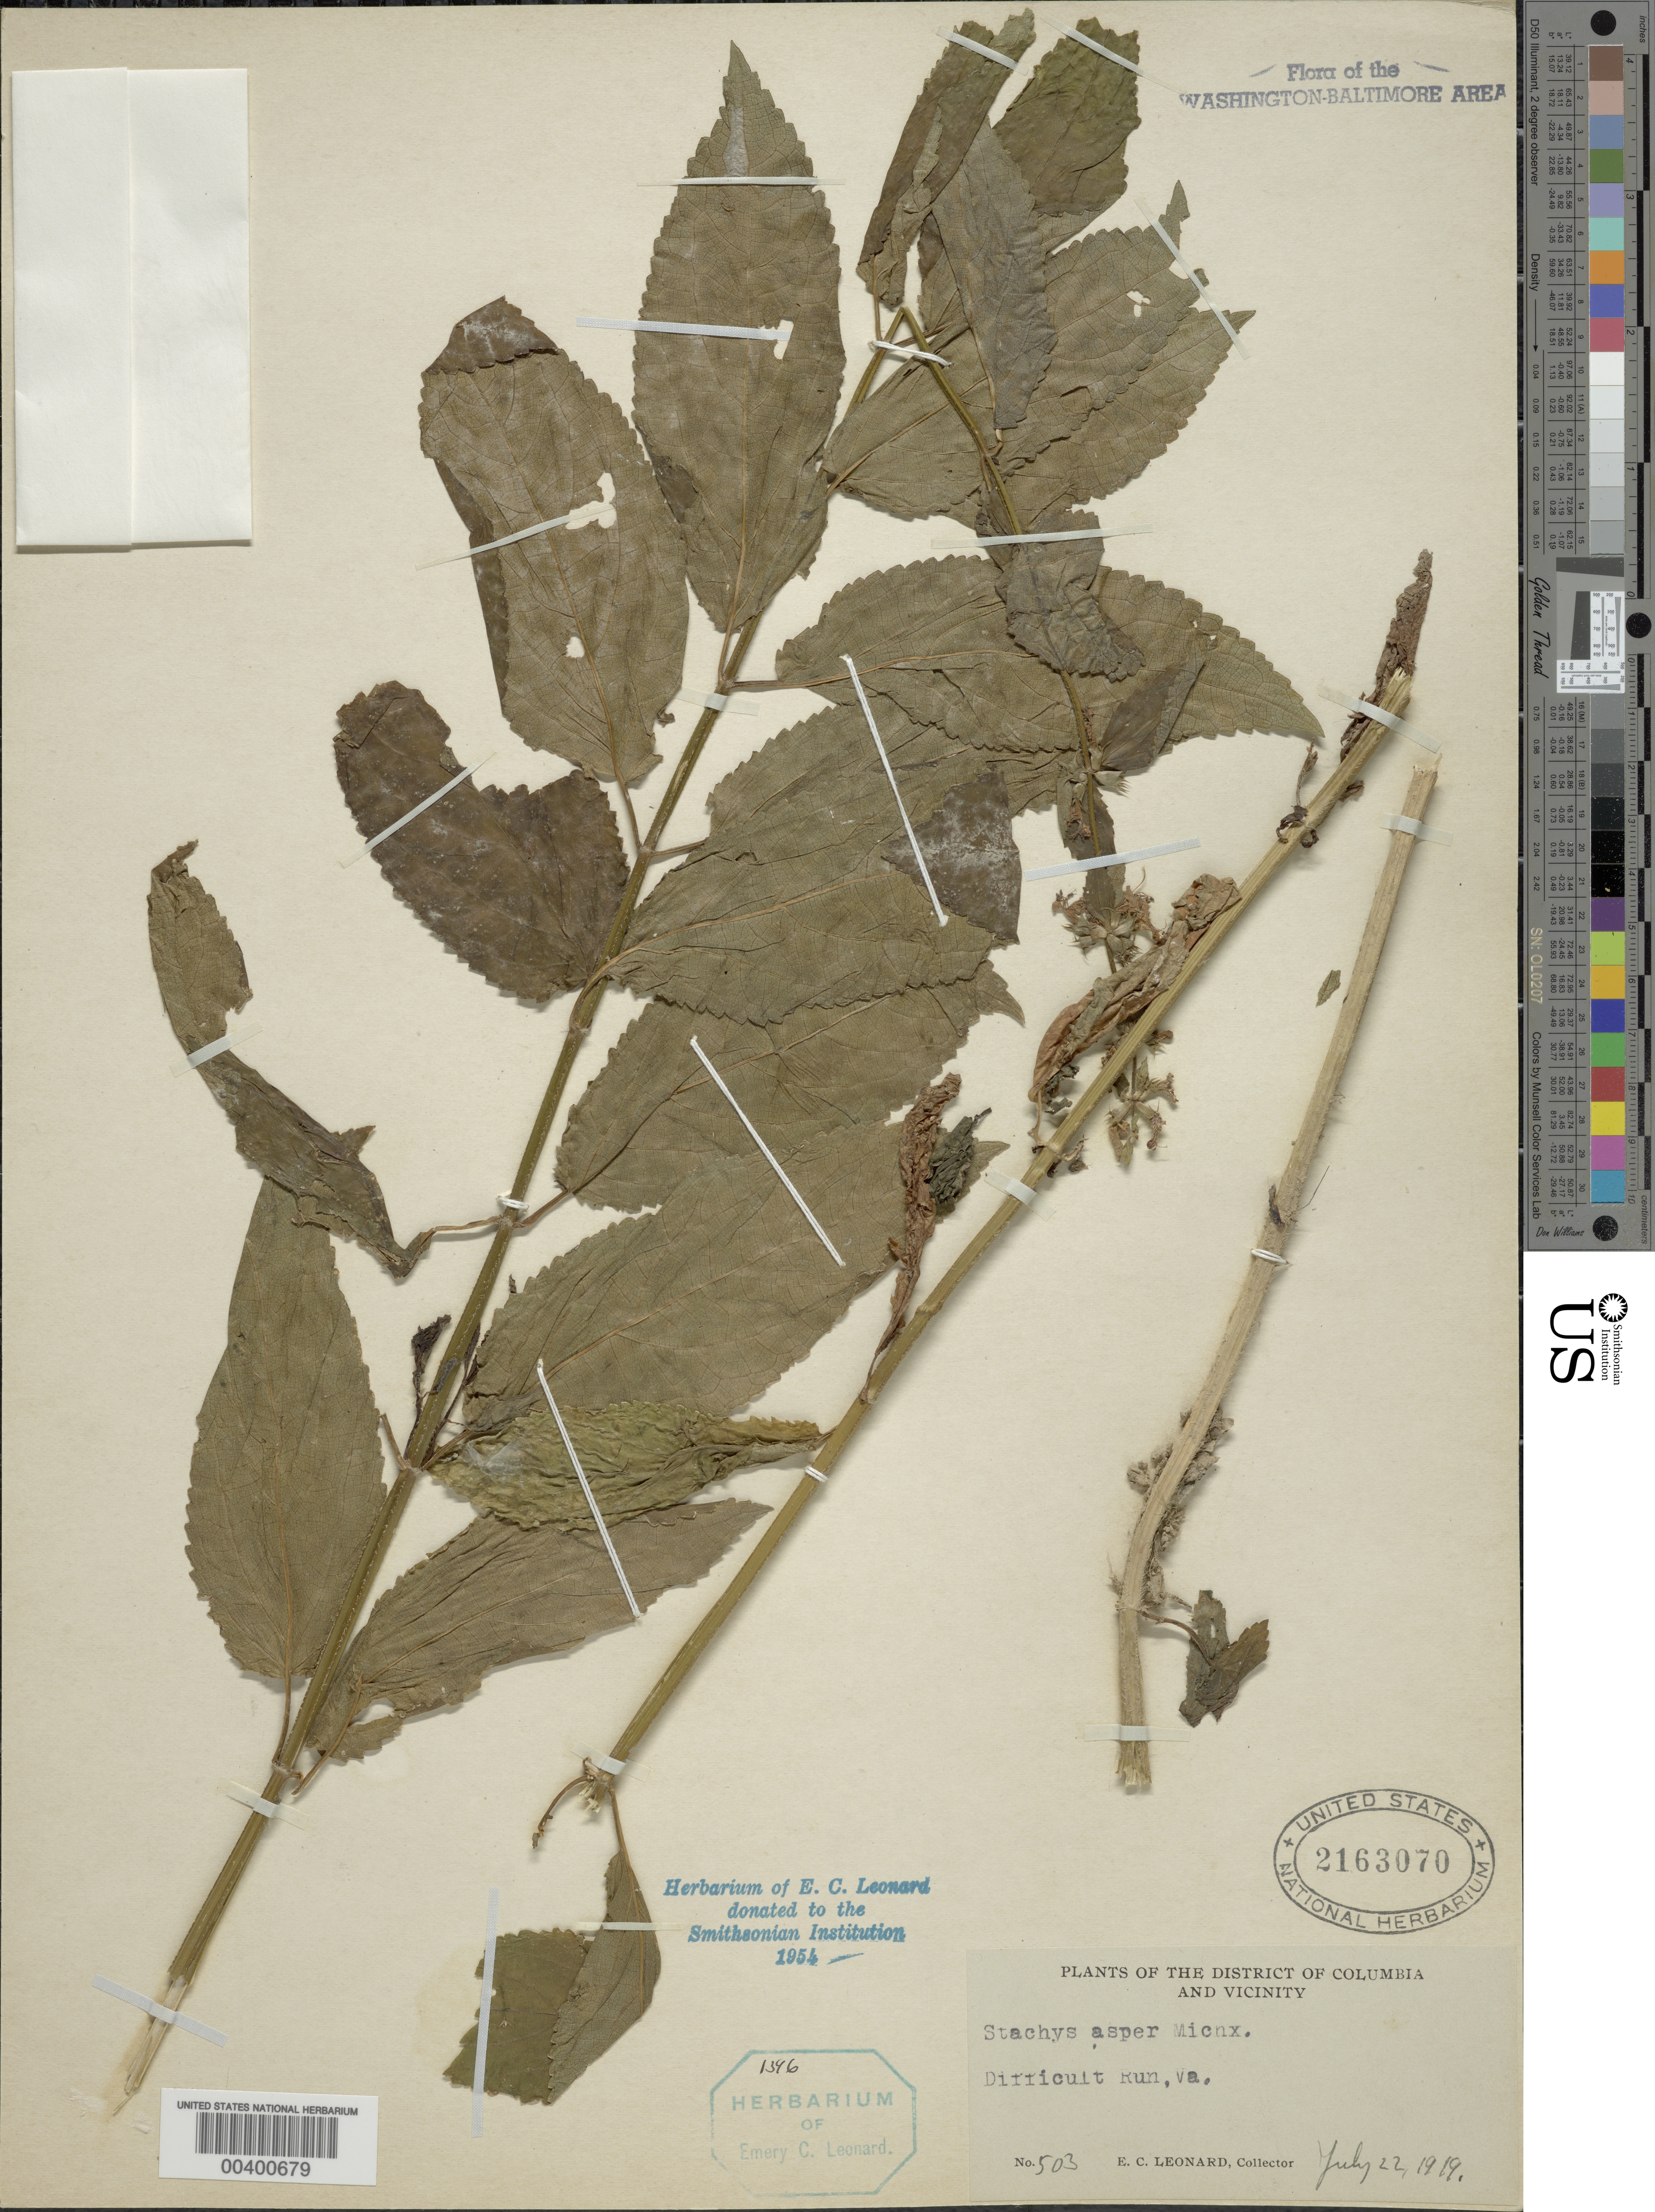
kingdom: Plantae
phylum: Tracheophyta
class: Magnoliopsida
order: Lamiales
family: Lamiaceae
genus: Stachys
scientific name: Stachys aspera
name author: Michx.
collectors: E. C. Leonard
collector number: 503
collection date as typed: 22 Jul 1919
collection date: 1919-07-22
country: United States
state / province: Virginia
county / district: Fairfax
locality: Difficult Run C. and O. Canal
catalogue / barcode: US 2163070